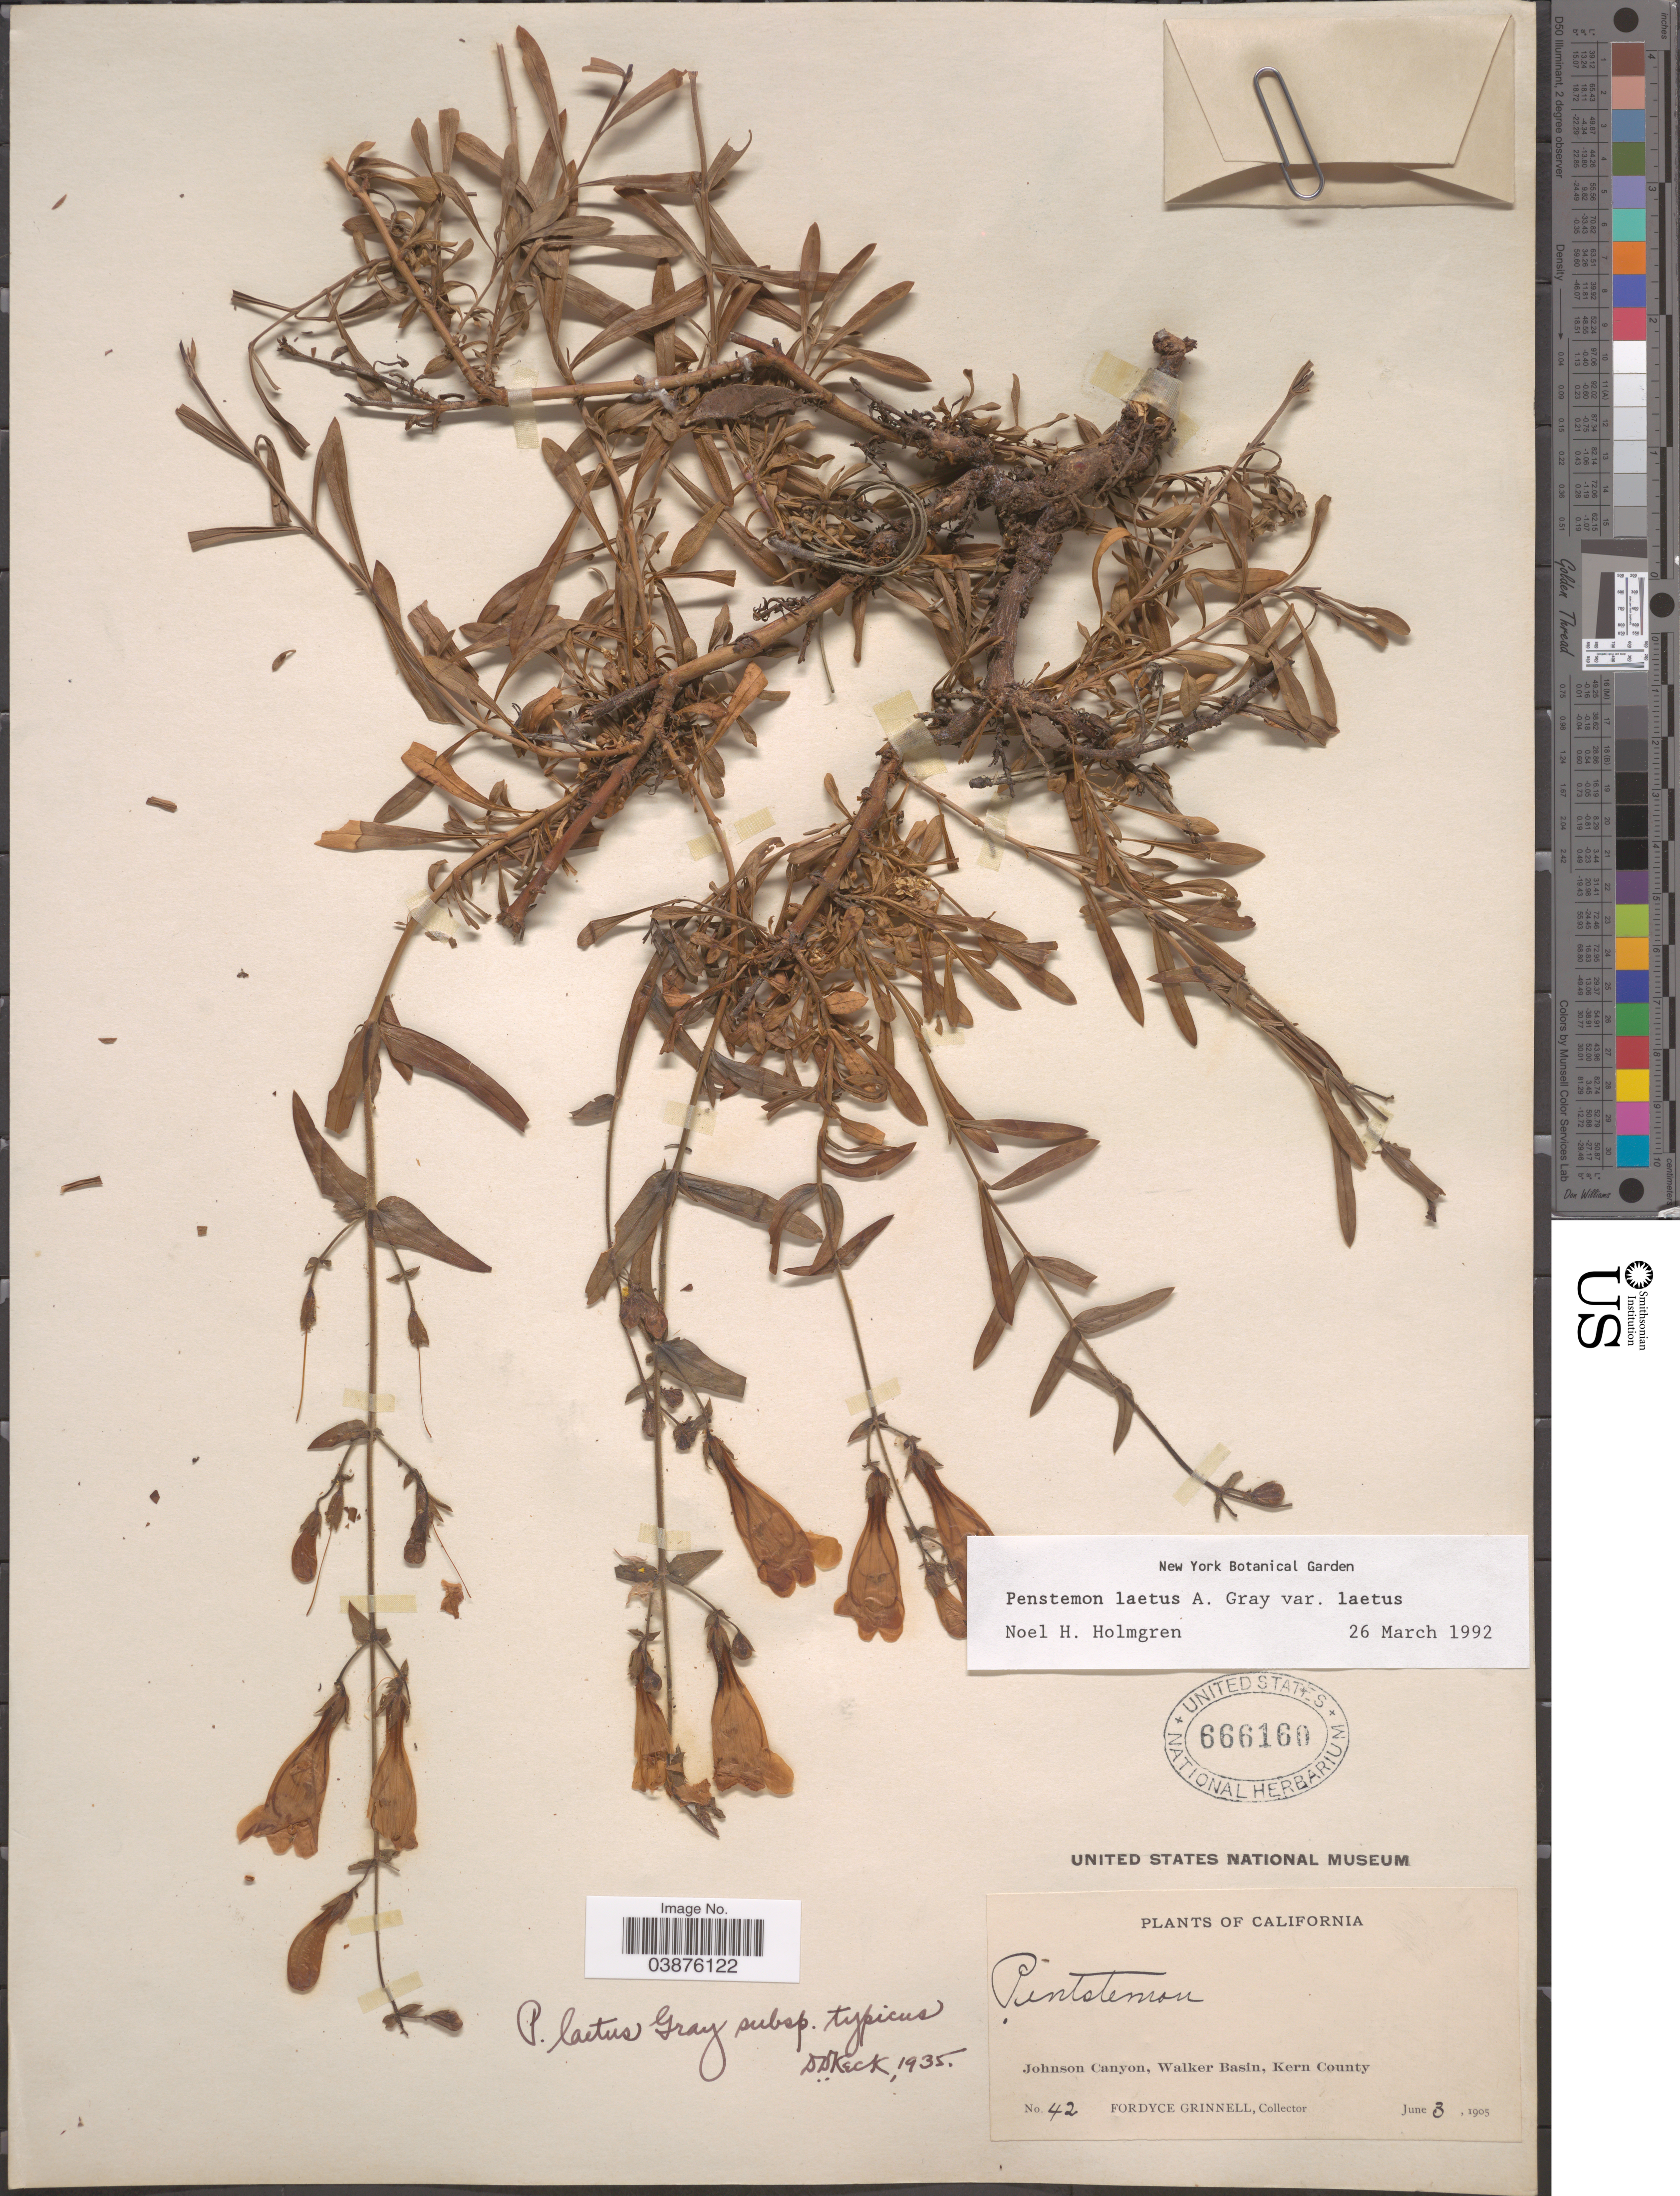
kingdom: Plantae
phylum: Tracheophyta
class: Magnoliopsida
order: Lamiales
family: Plantaginaceae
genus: Penstemon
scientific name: Penstemon laetus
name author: A. Gray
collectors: F. Grinnell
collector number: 42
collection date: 1905-06-03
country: United States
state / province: California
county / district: Kern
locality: Johnson Canyon, Walker Basin, Kern County.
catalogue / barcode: US 666160